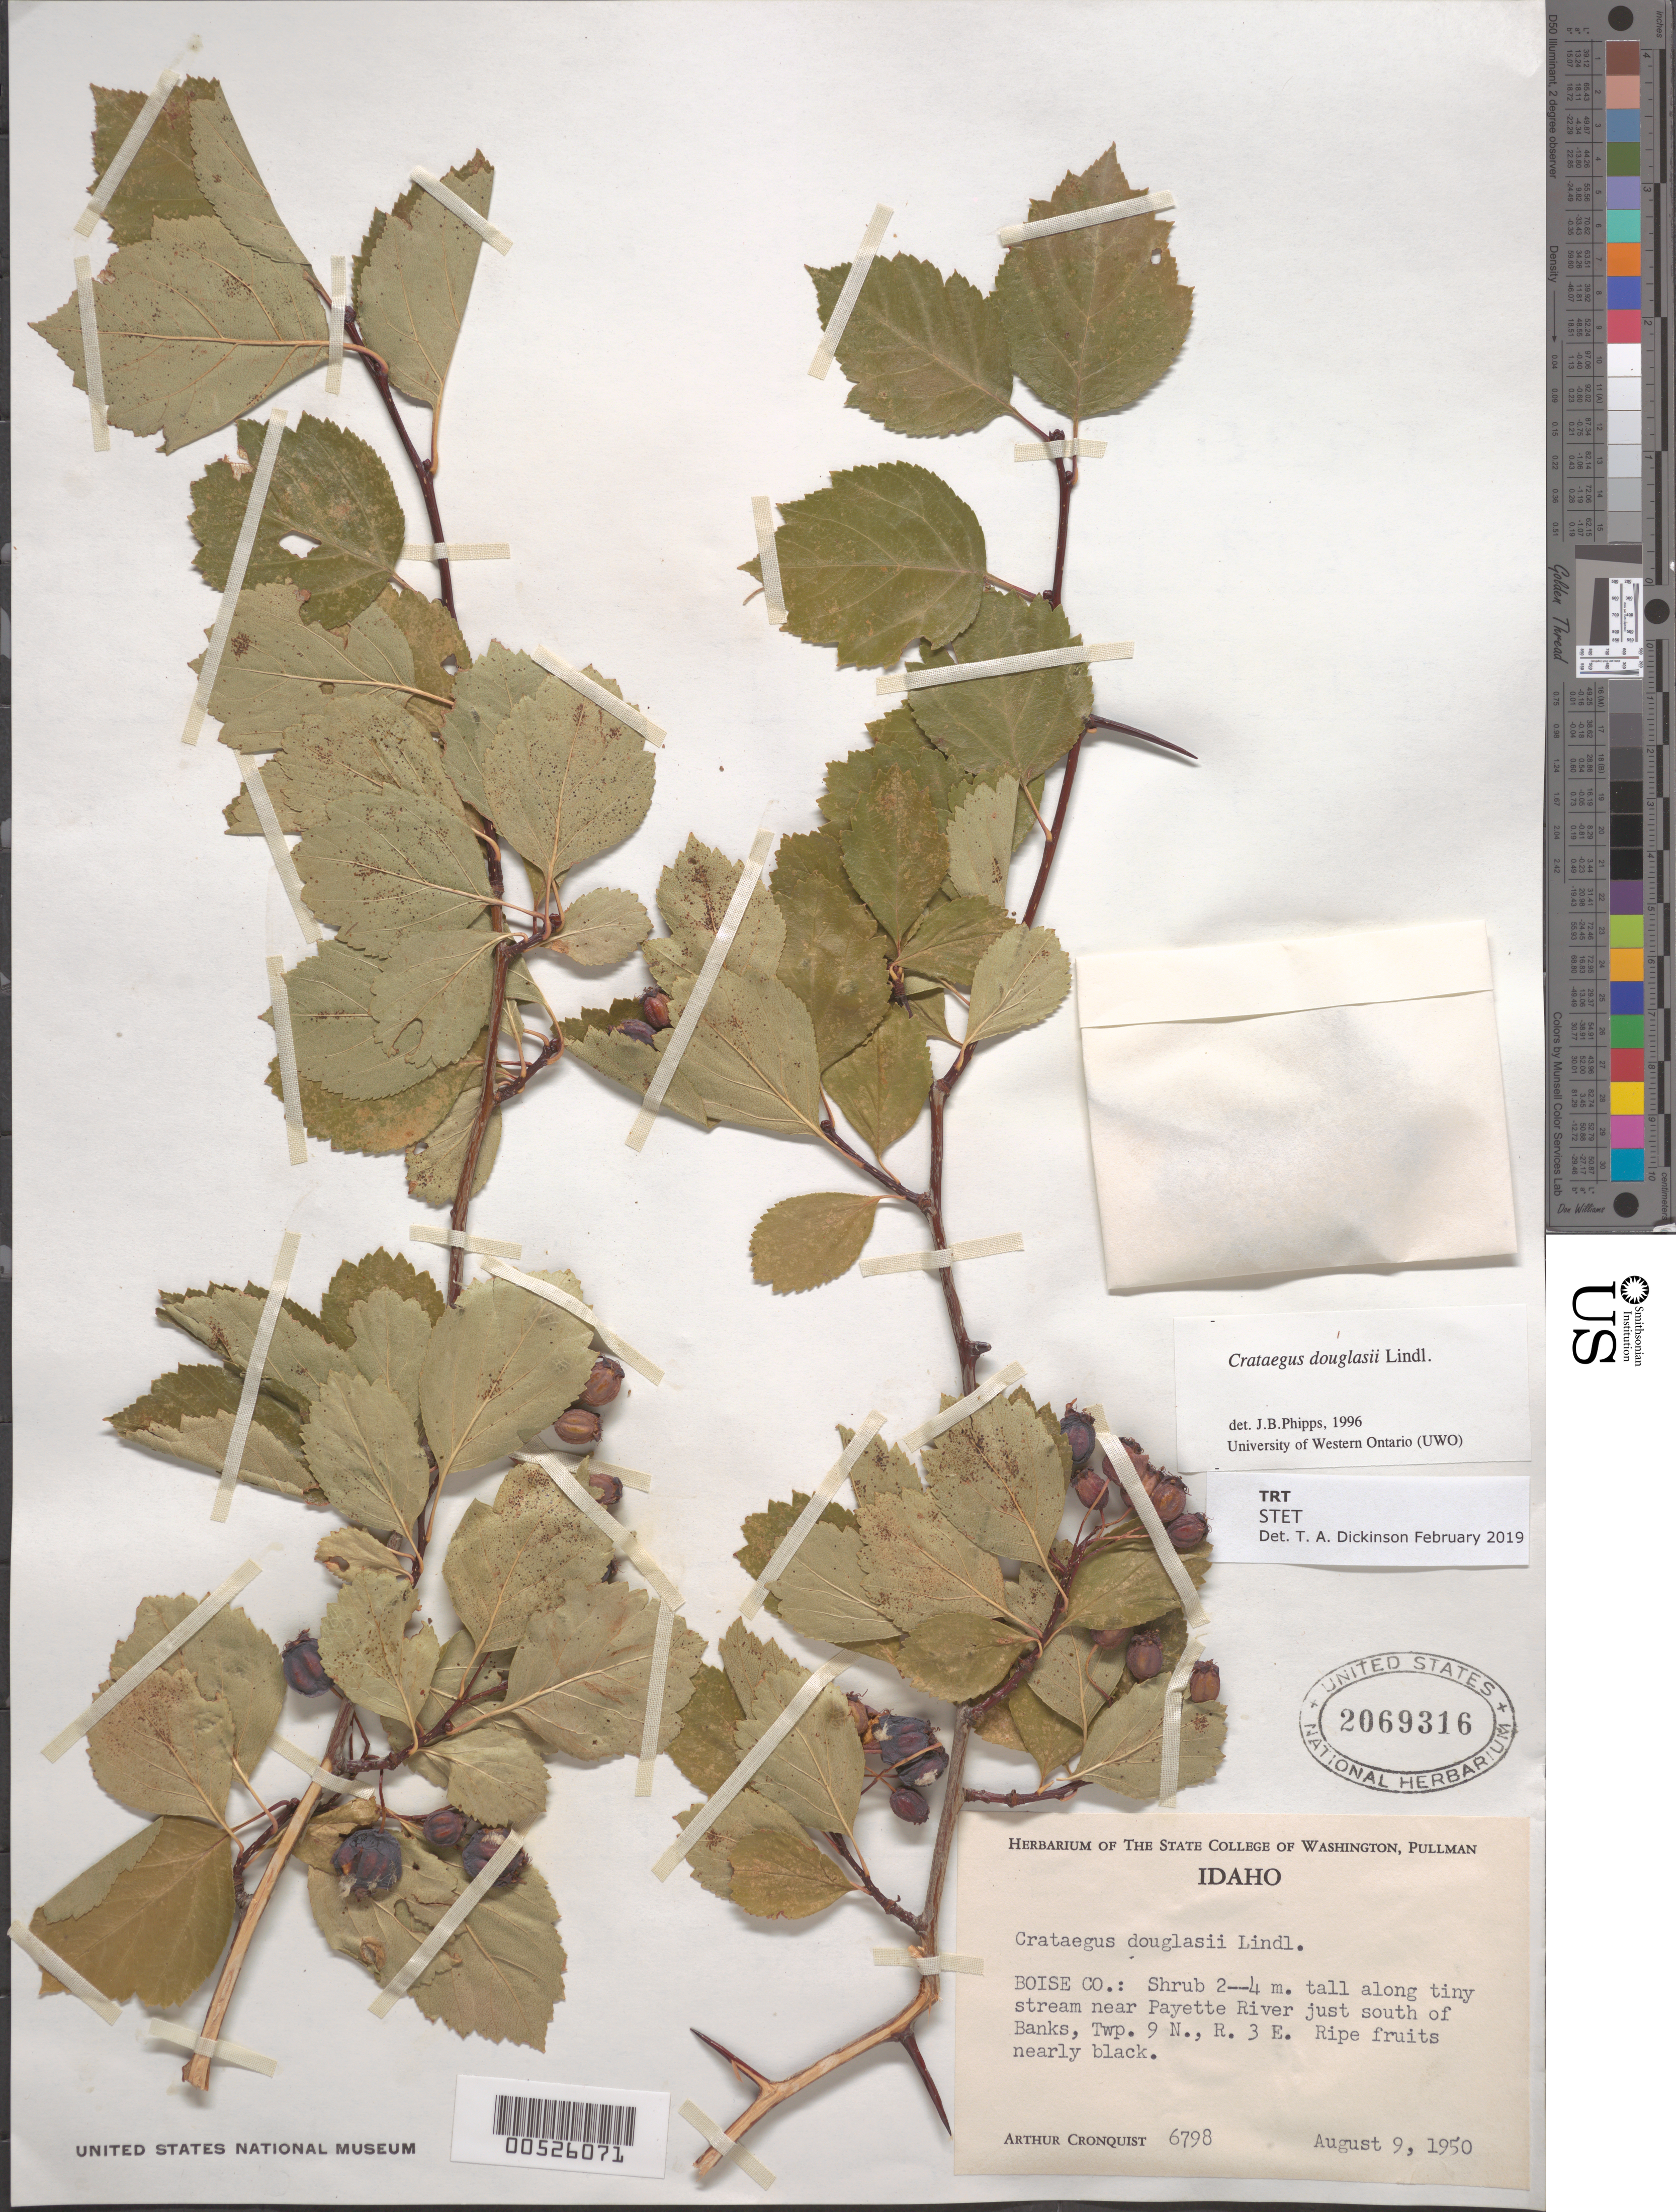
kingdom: Plantae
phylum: Tracheophyta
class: Magnoliopsida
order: Rosales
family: Rosaceae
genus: Crataegus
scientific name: Crataegus douglasii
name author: Lindl.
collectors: A. J. Cronquist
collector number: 6798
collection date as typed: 09 Aug 1950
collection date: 1950-08-09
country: United States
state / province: Idaho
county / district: Boise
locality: Near Payette River just S of Banks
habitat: along tiny stream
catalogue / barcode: US 2069316